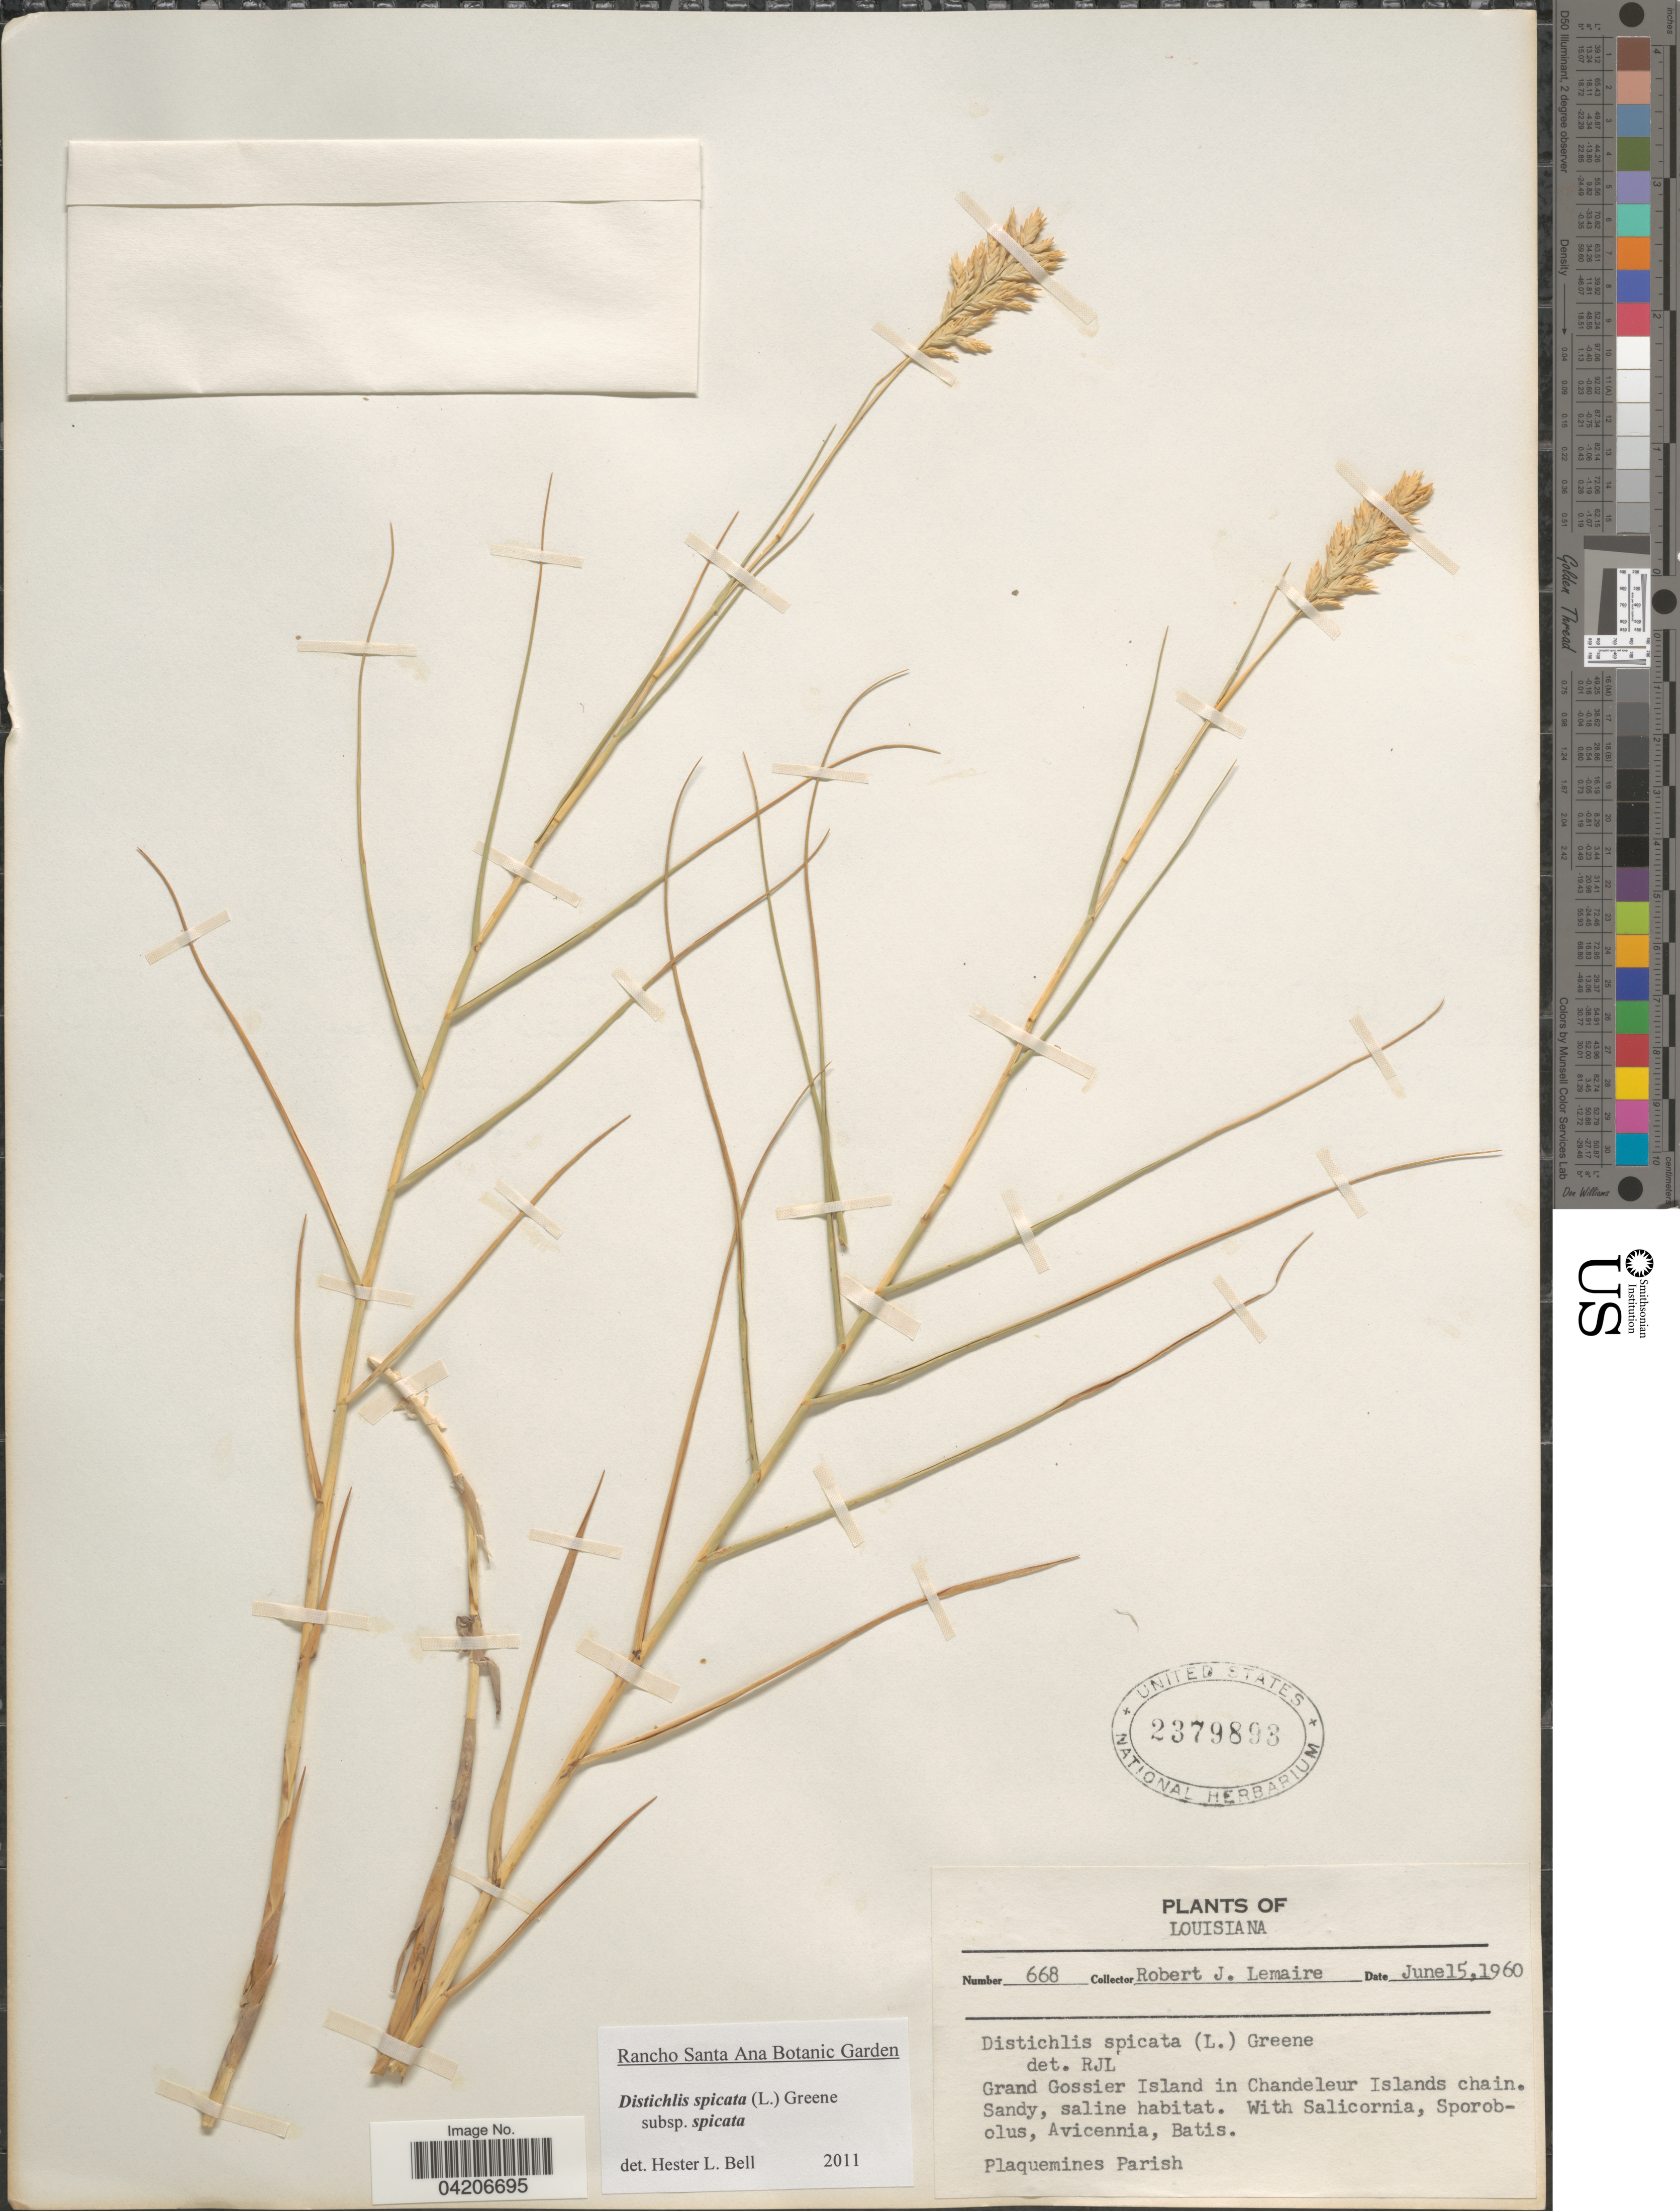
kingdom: Plantae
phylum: Tracheophyta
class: Liliopsida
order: Poales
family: Poaceae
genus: Distichlis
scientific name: Distichlis spicata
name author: (L.) Greene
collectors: R. J. Lemaire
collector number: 668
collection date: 1960-06-15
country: United States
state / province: Louisiana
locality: Grand Gossier Island in Chandeleur Islands chain. Plaquemines Parish.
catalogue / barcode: US 2379893